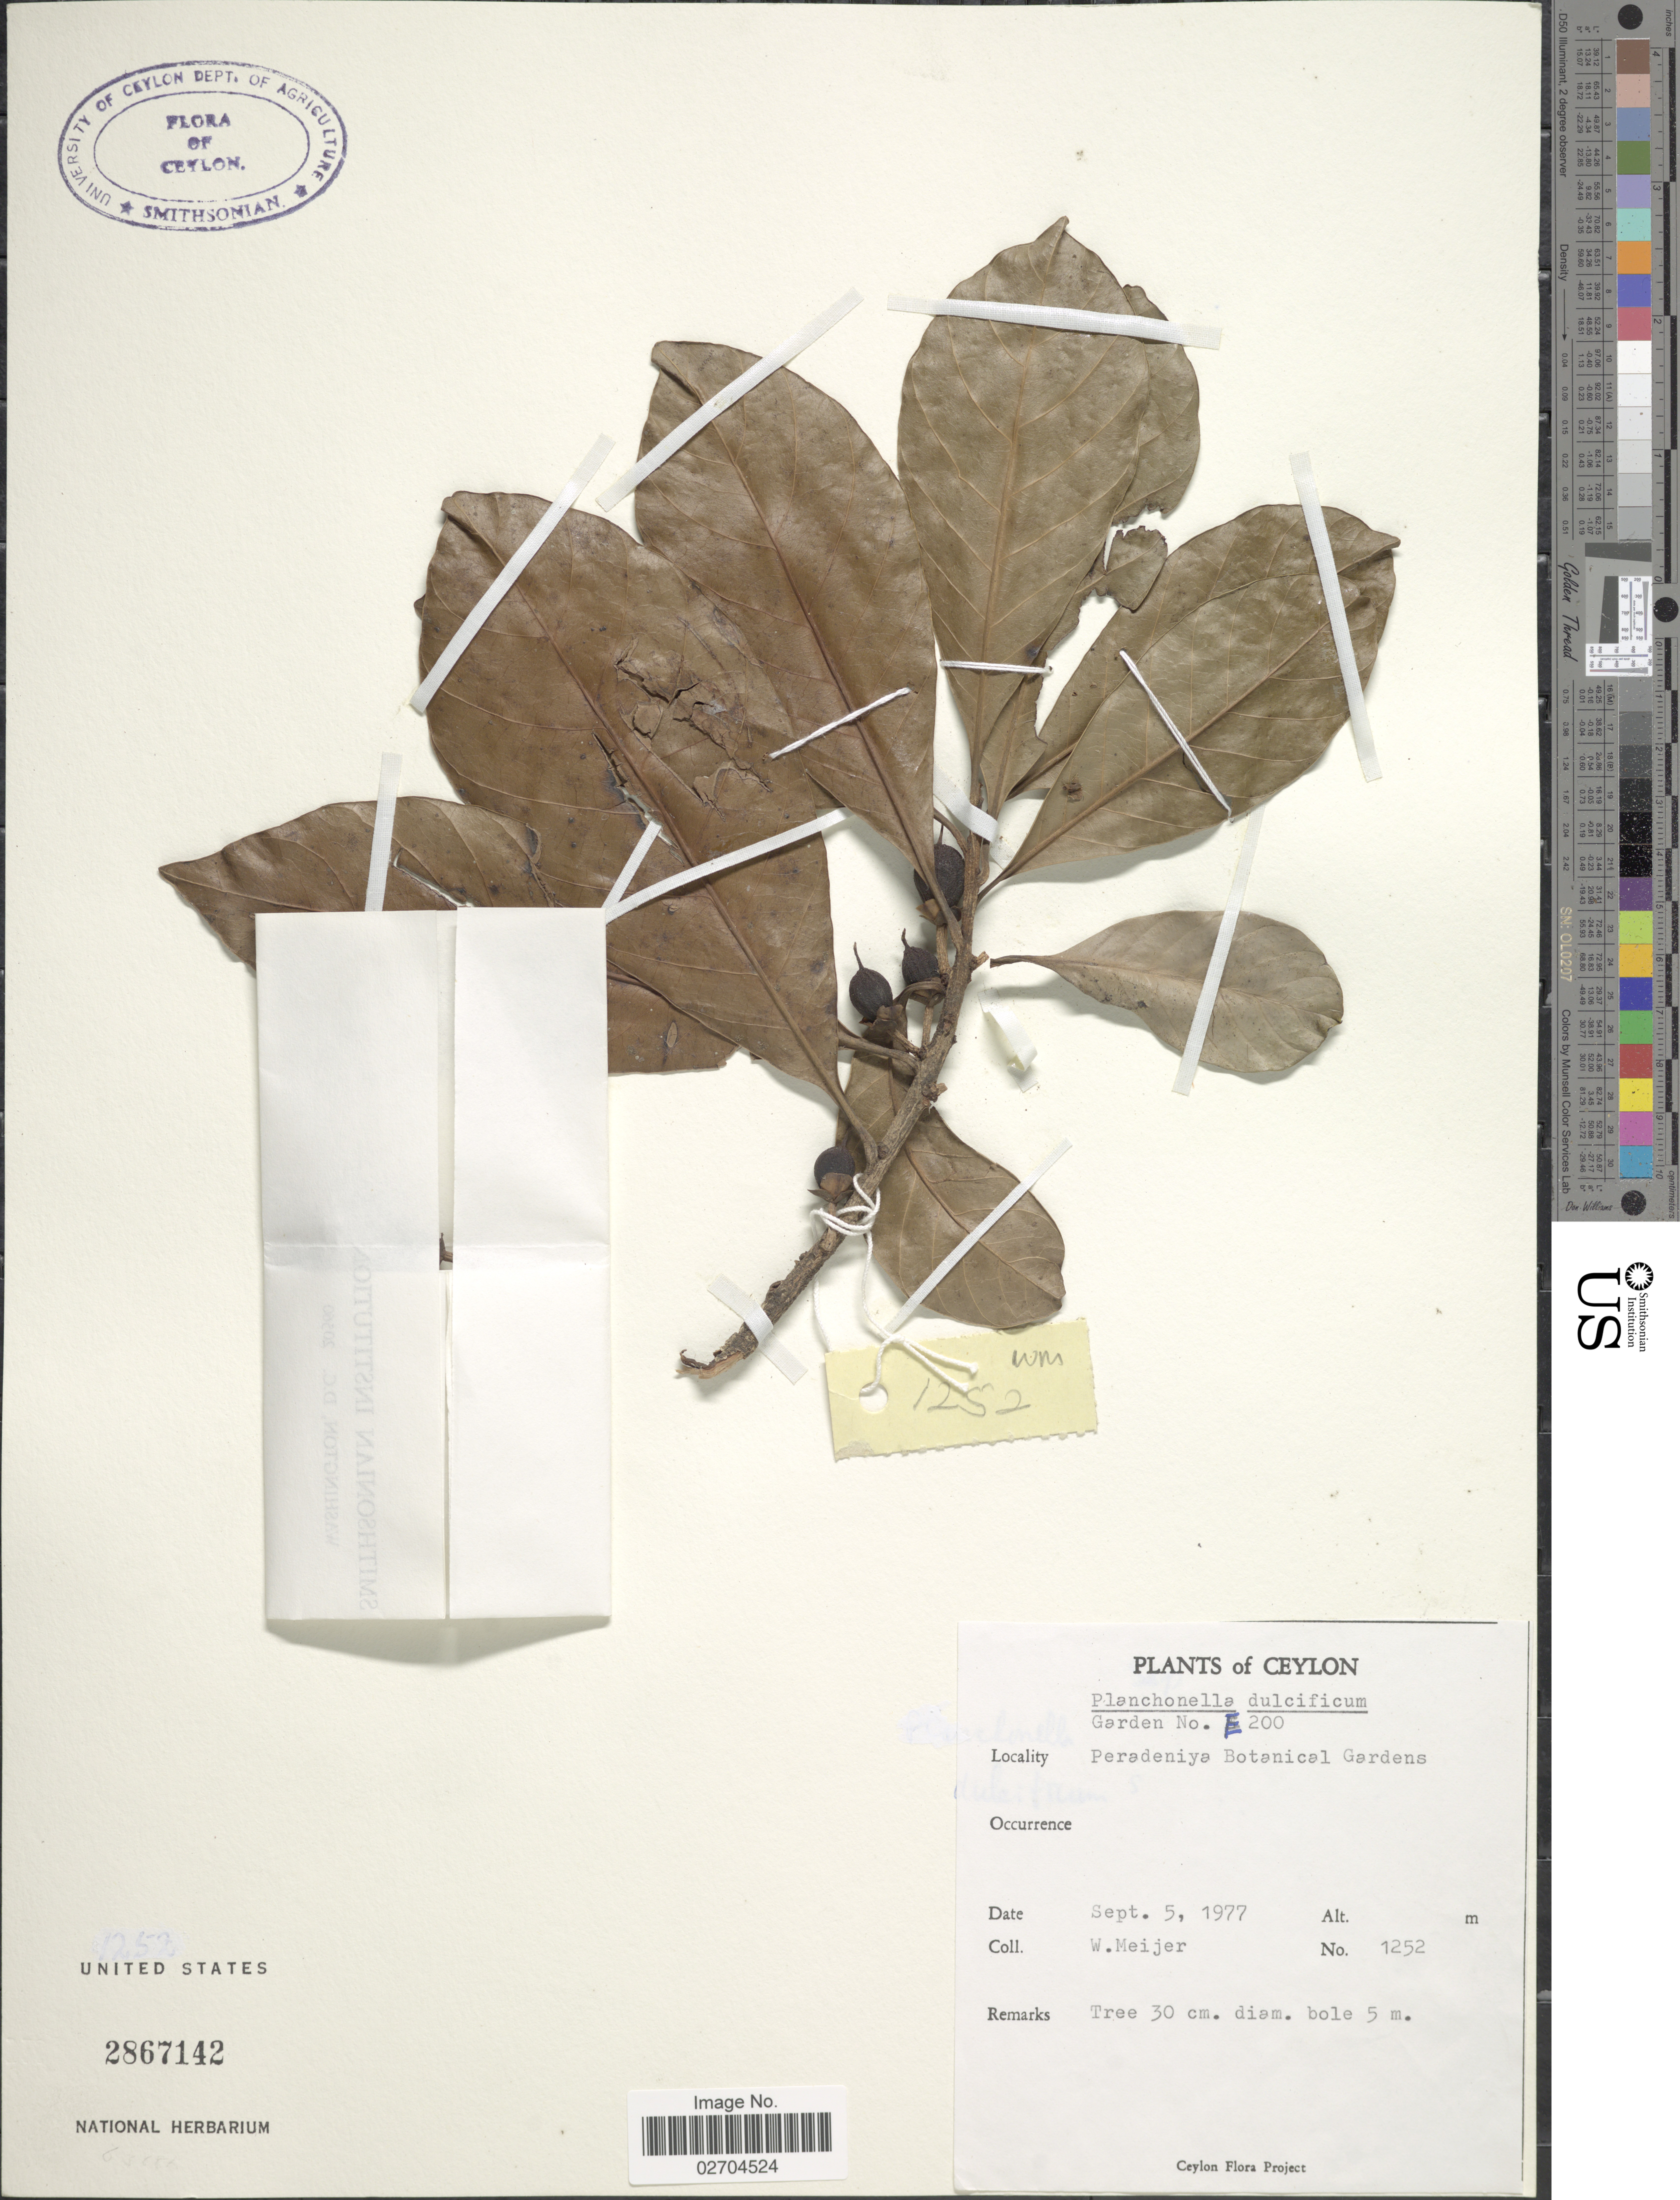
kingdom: Plantae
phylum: Tracheophyta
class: Magnoliopsida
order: Ericales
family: Sapotaceae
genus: Synsepalum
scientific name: Synsepalum dulcificum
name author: (Schumach. & Thonn.) Daniell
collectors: W. Meijer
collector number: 1252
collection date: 1977-09-05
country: Sri Lanka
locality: Ceylon. Peradeniya Botanical Gardens.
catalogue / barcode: US 2867142